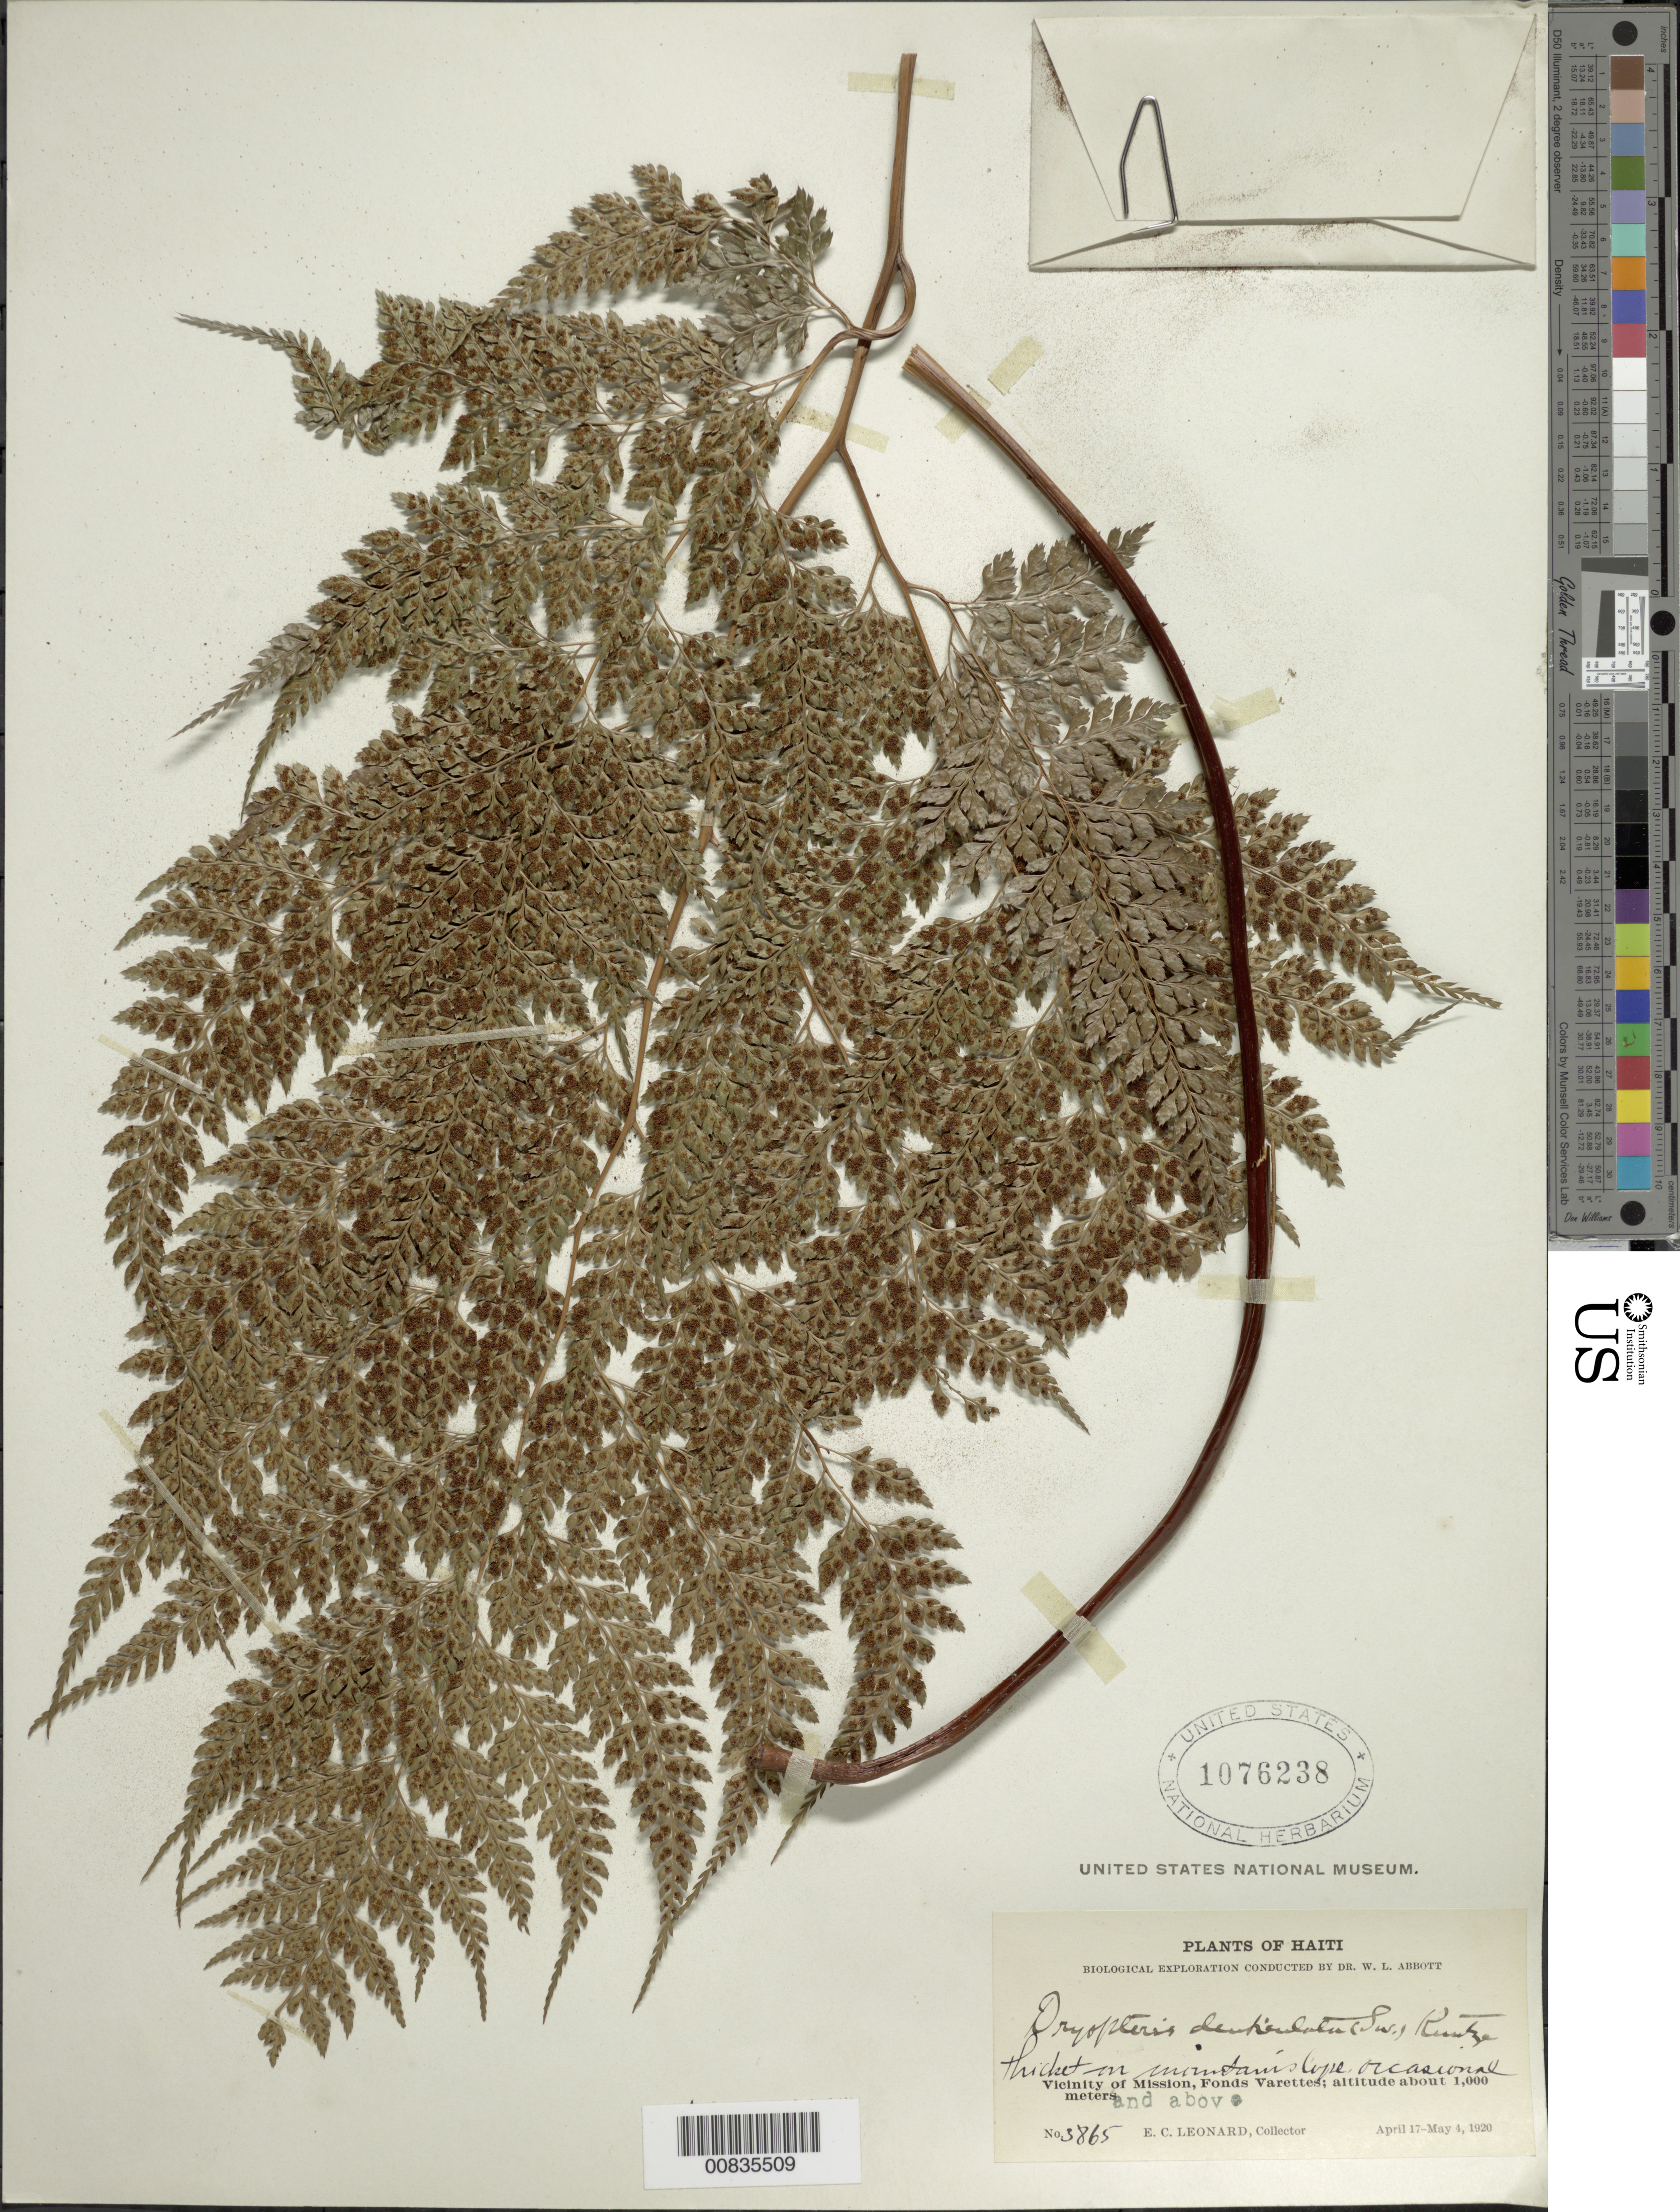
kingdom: Plantae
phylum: Tracheophyta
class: Polypodiopsida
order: Polypodiales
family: Dryopteridaceae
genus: Arachniodes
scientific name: Arachniodes denticulata var. denticulata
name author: (Sw.) Ching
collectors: E. C. Leonard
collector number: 3865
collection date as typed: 17 Apr 1920 to 04 May 1920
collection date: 1920-04-17/1920-05-04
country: Haiti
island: Hispaniola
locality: Fonds Varettes, vicinity Mission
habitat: Thicket on mountain slope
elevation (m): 1000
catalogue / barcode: US 1076238